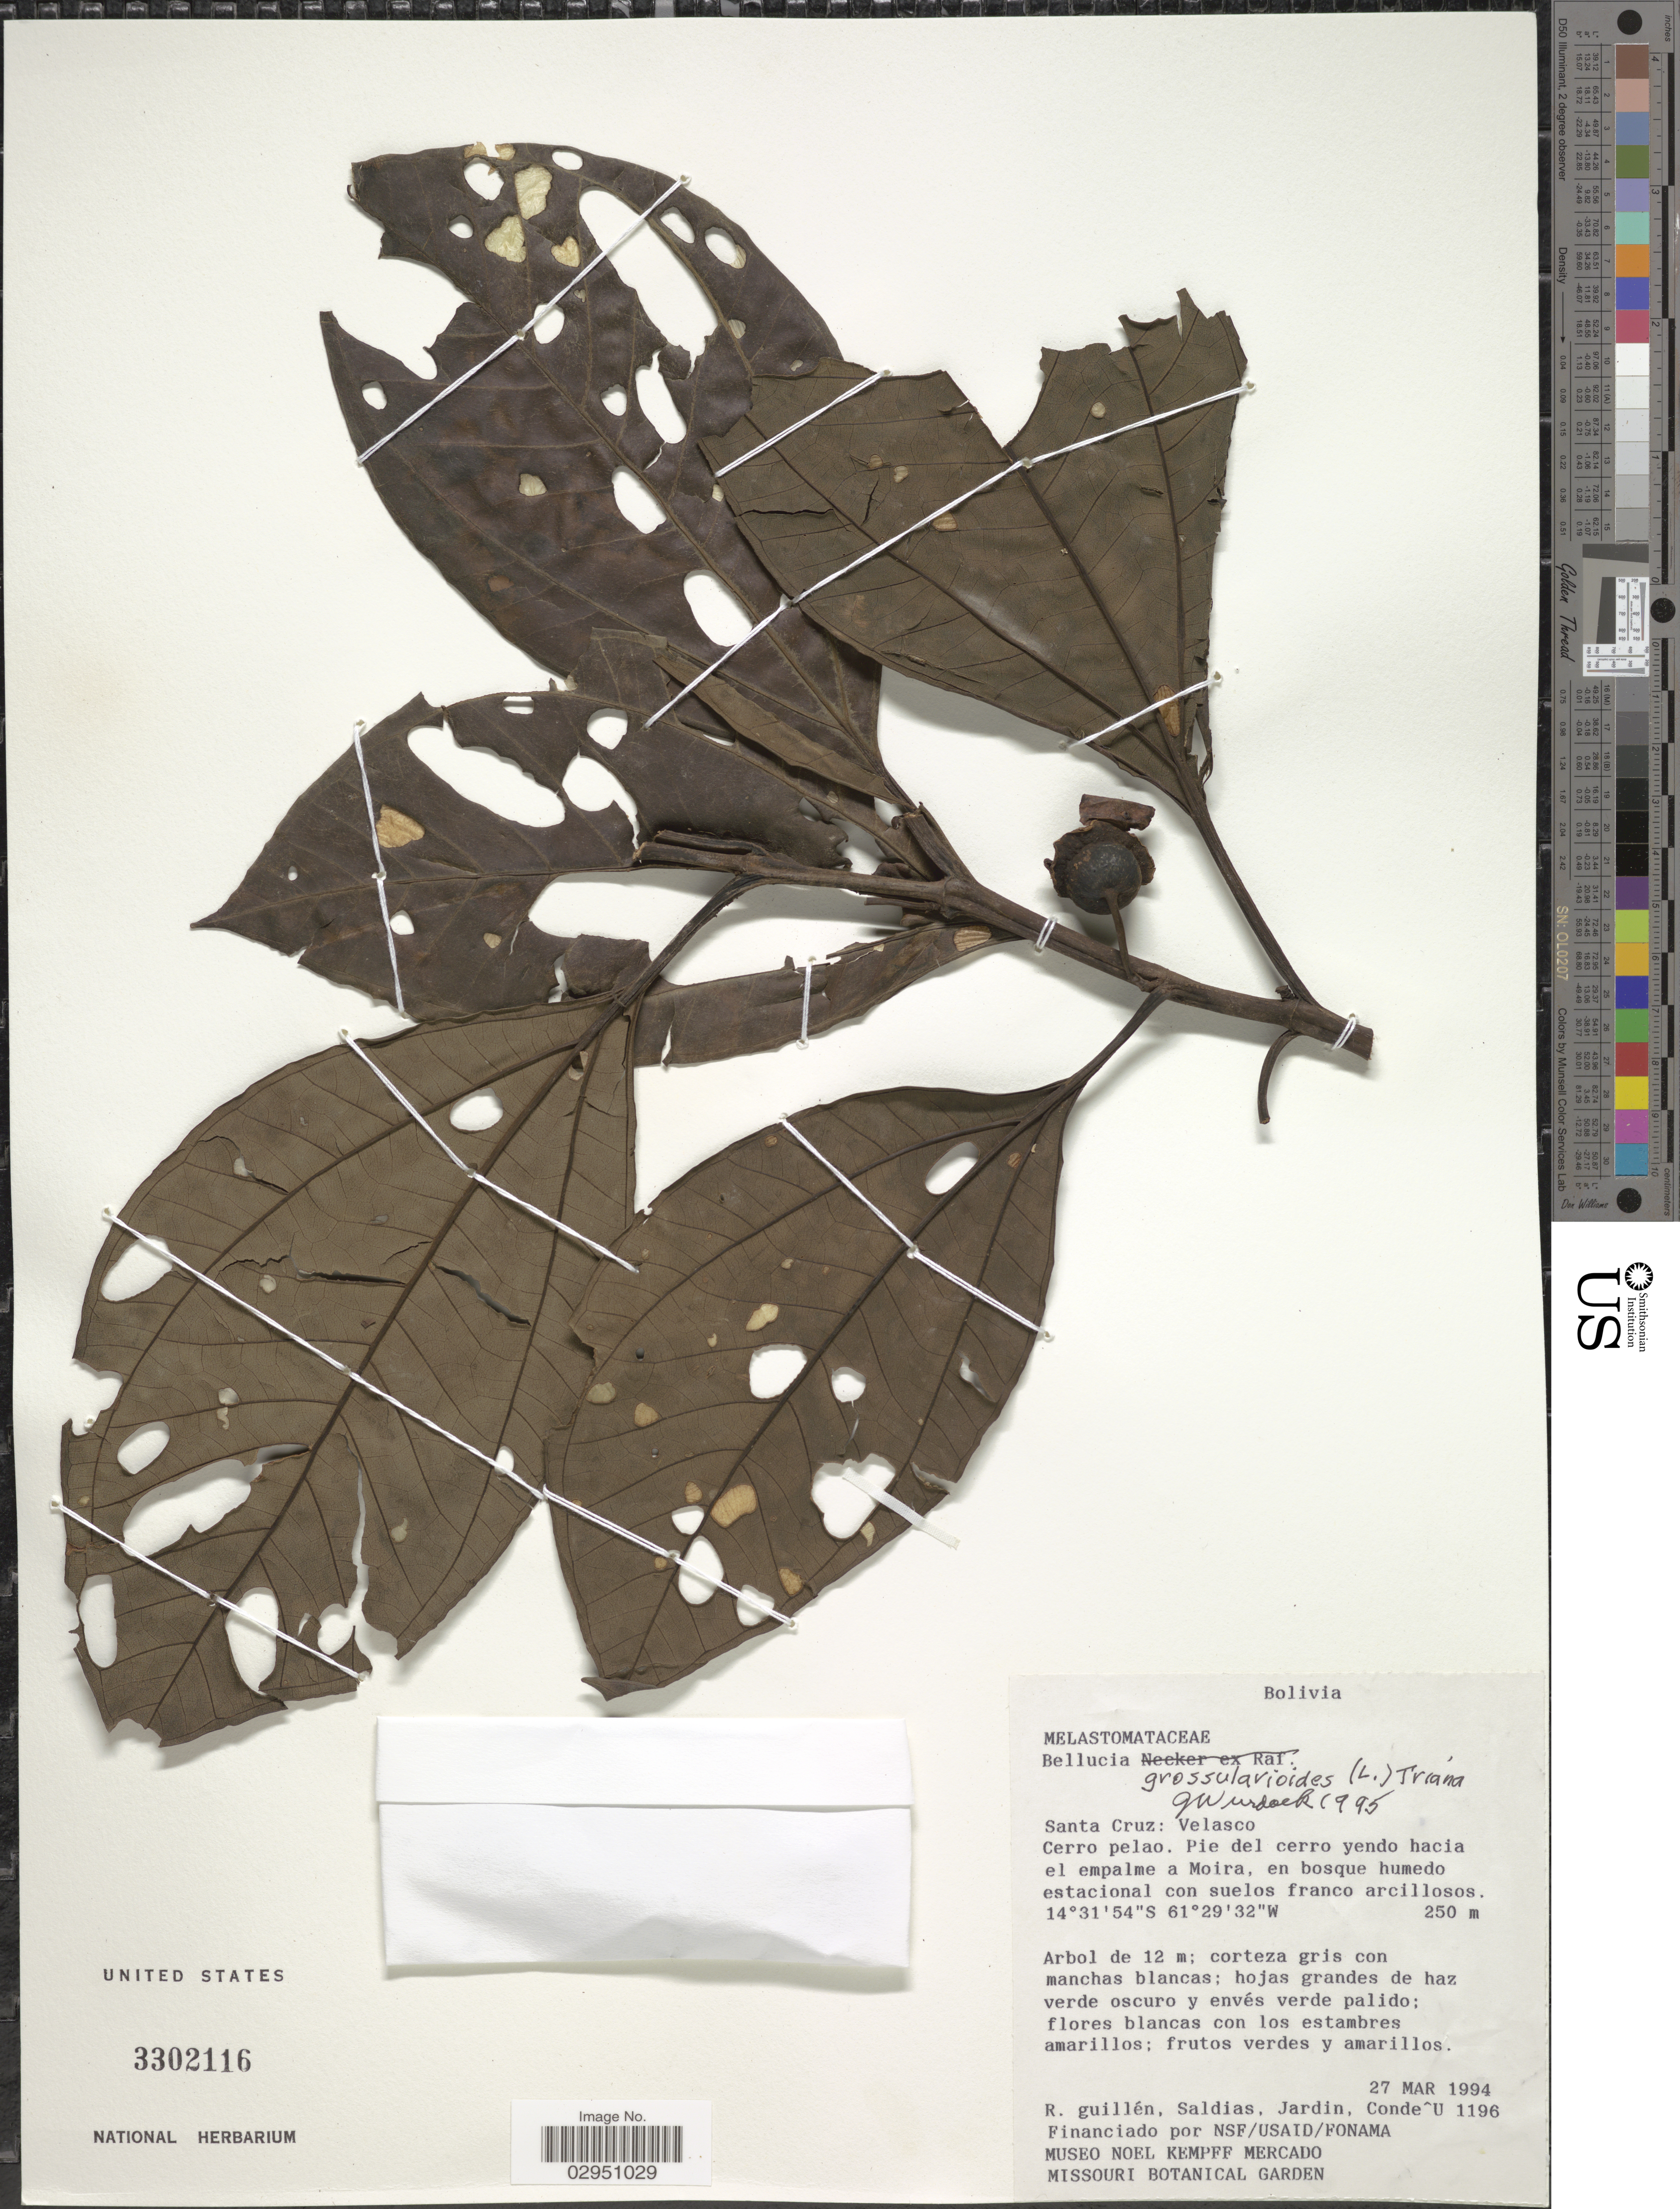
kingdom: Plantae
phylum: Tracheophyta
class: Magnoliopsida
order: Myrtales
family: Melastomataceae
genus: Bellucia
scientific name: Bellucia grossularioides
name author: (L.) Triana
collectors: R. Guillen, -. Saldias, -. Jardin & Conde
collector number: U 1196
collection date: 1994-03-27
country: Bolivia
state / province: Santa Cruz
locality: Velasco. Cerro pelao. Pie del cerro yendo hacia el empalme a Moira.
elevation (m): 250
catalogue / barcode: US 3302116